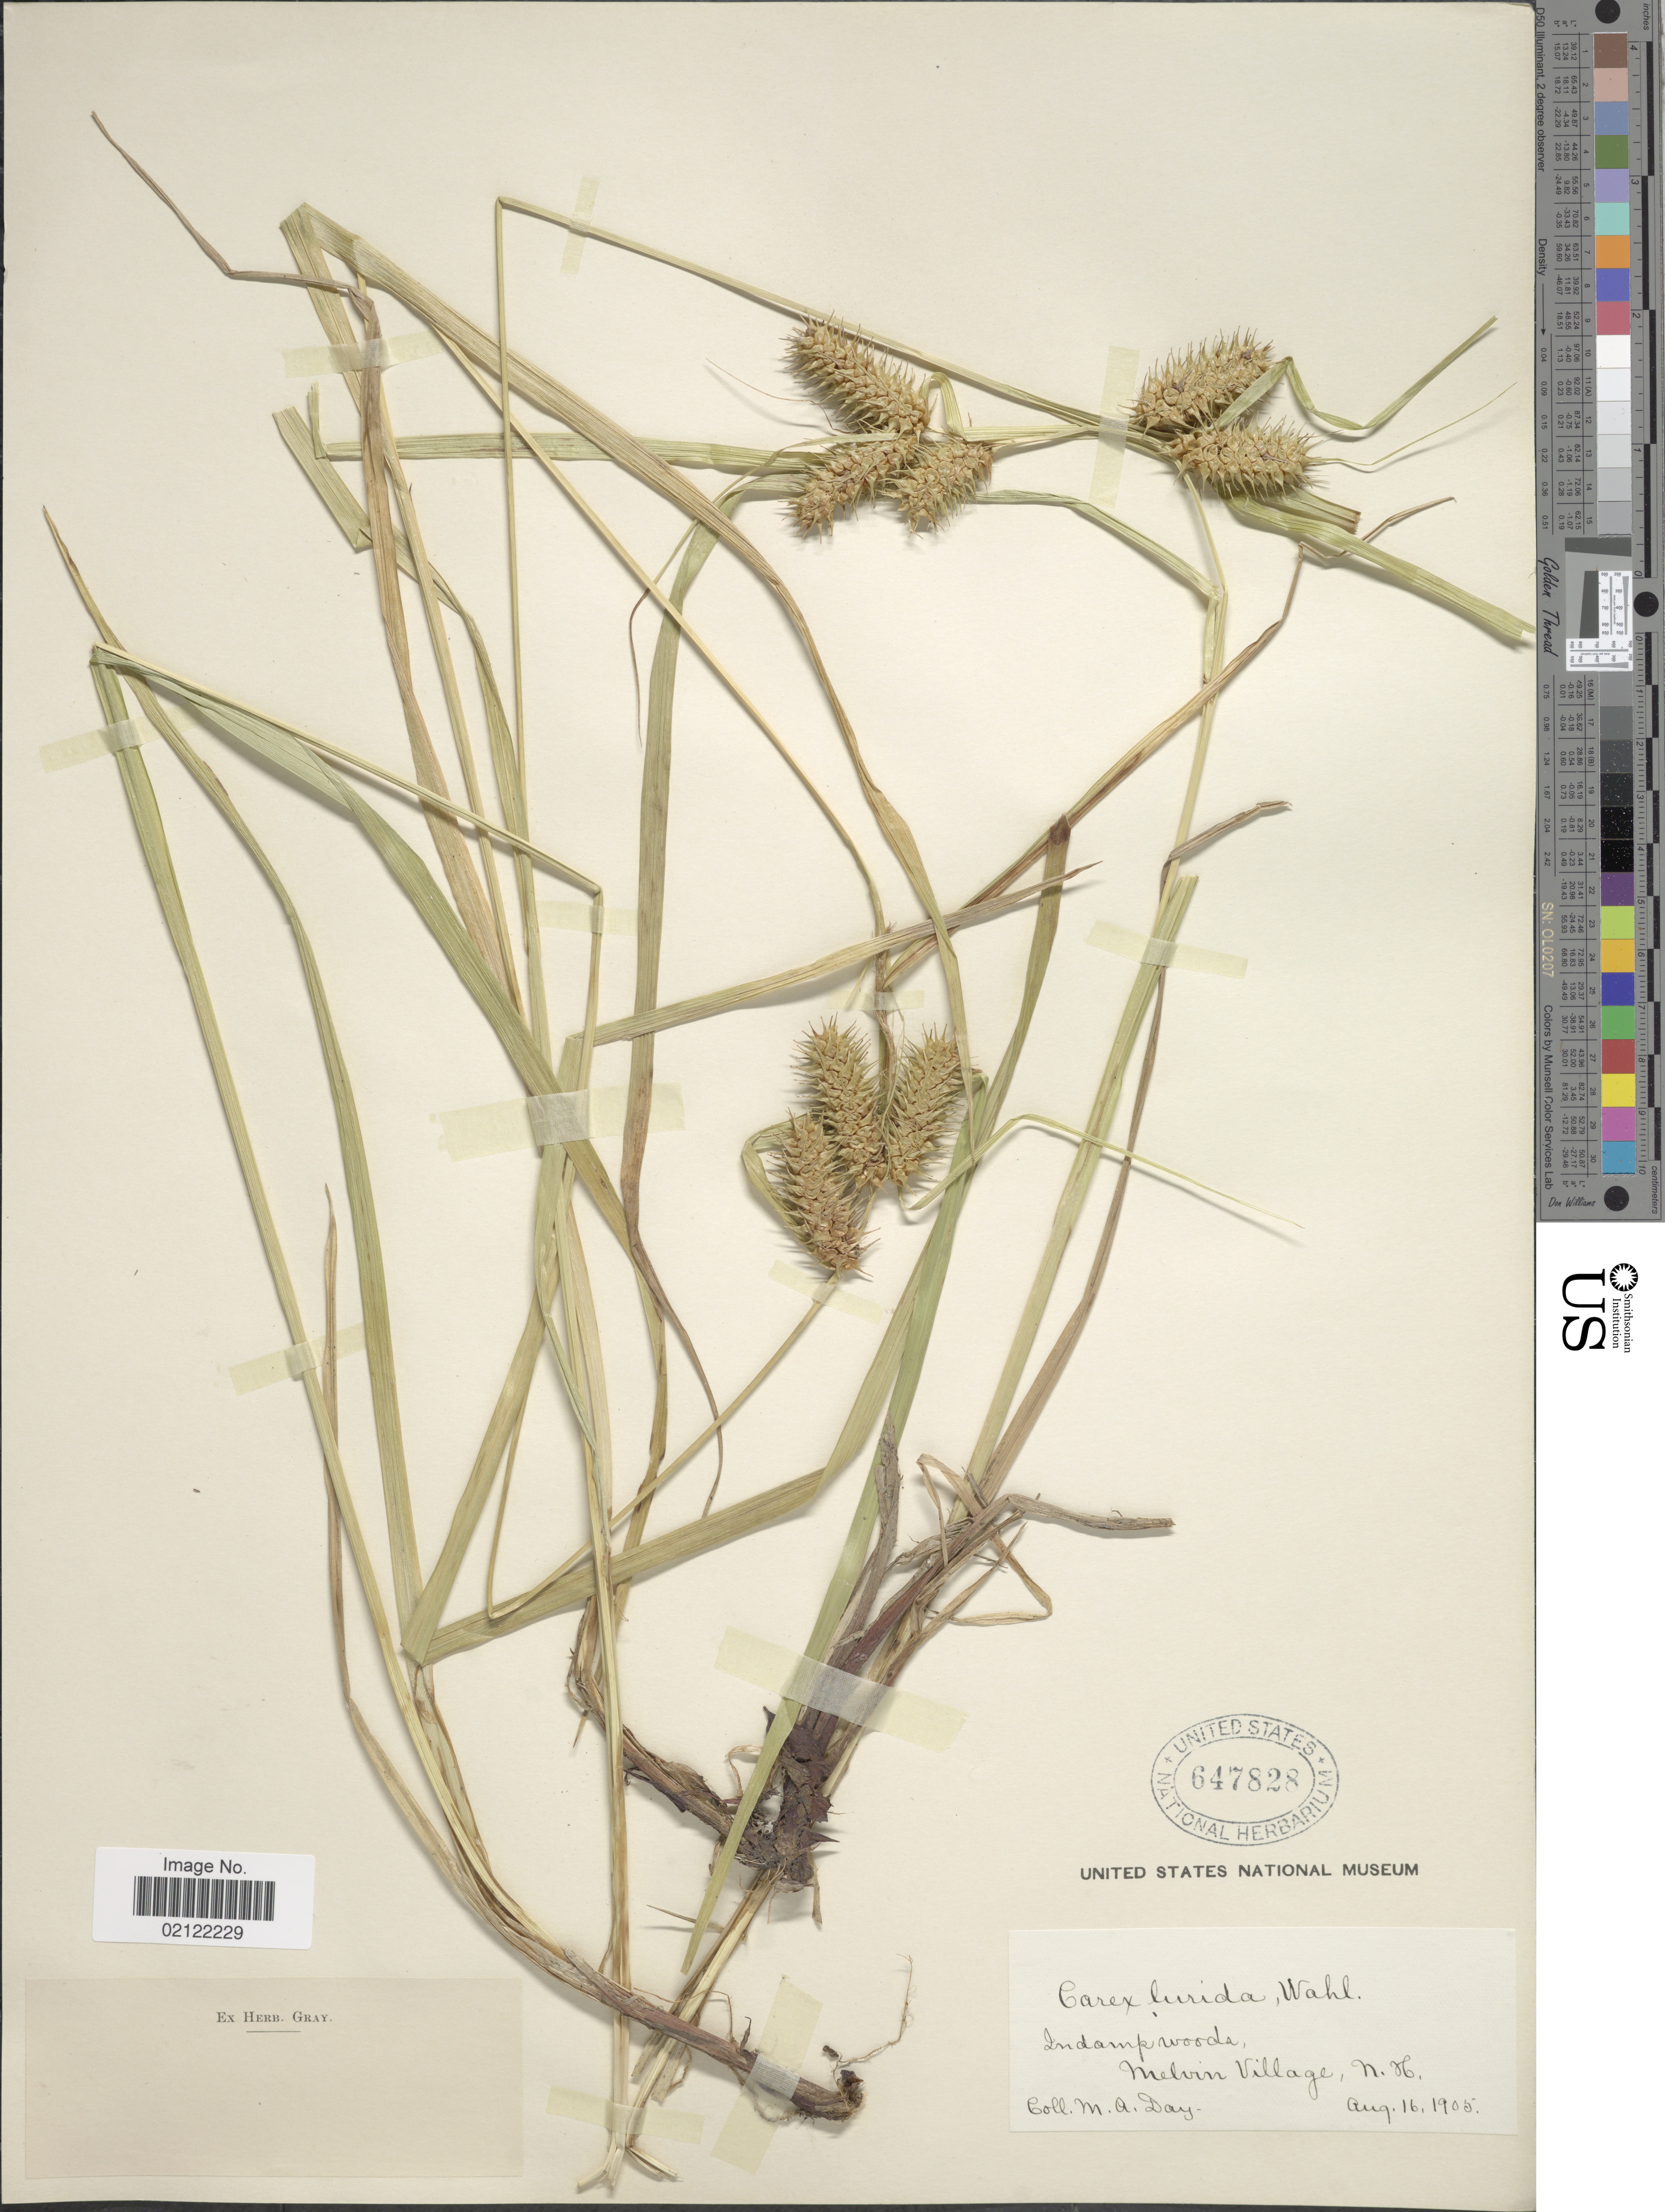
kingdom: Plantae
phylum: Tracheophyta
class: Liliopsida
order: Poales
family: Cyperaceae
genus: Carex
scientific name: Carex lurida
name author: Wahlenb.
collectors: M. Day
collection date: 1905-08-16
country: United States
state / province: New Hampshire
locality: Melvin Village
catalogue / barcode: US 647828